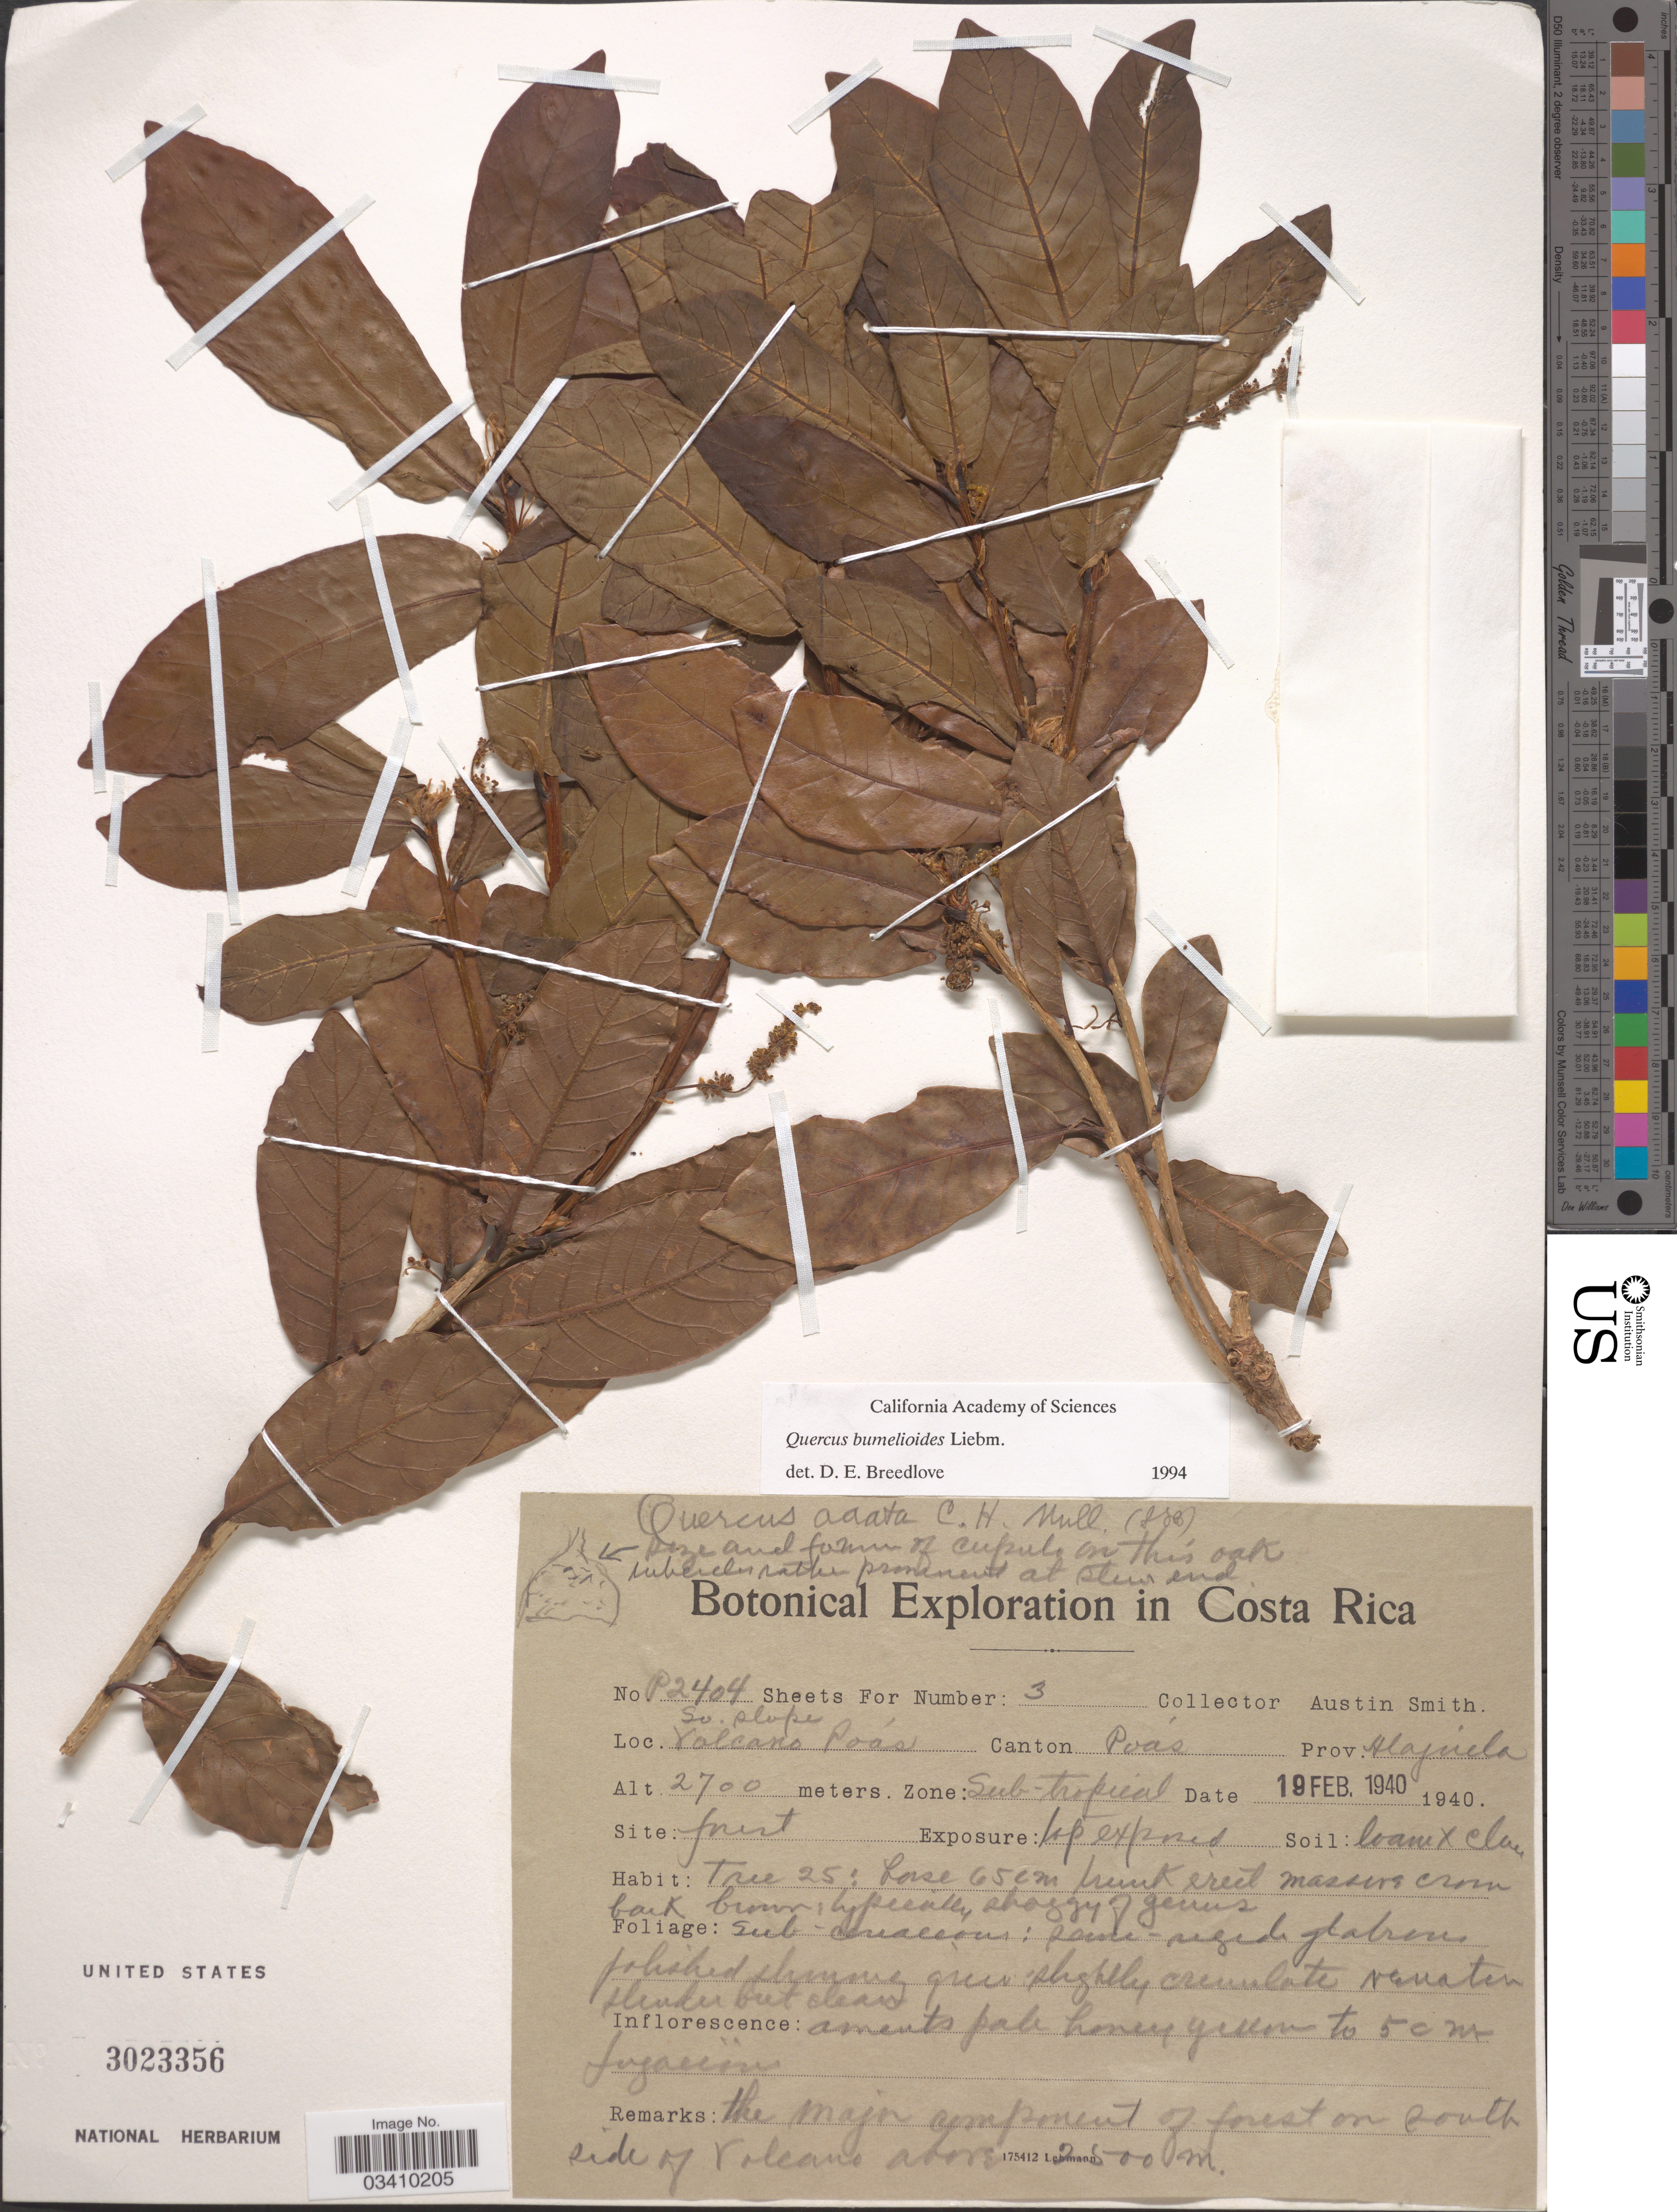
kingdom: Plantae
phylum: Tracheophyta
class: Magnoliopsida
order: Fagales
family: Fagaceae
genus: Quercus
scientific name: Quercus bumelioides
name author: Liebm.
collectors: Aust P. Smith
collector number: P2404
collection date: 1940-02-19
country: Costa Rica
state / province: Alajuela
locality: So. slope Volcano Poás, Canton Poás.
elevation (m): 2700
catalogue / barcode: US 3023356